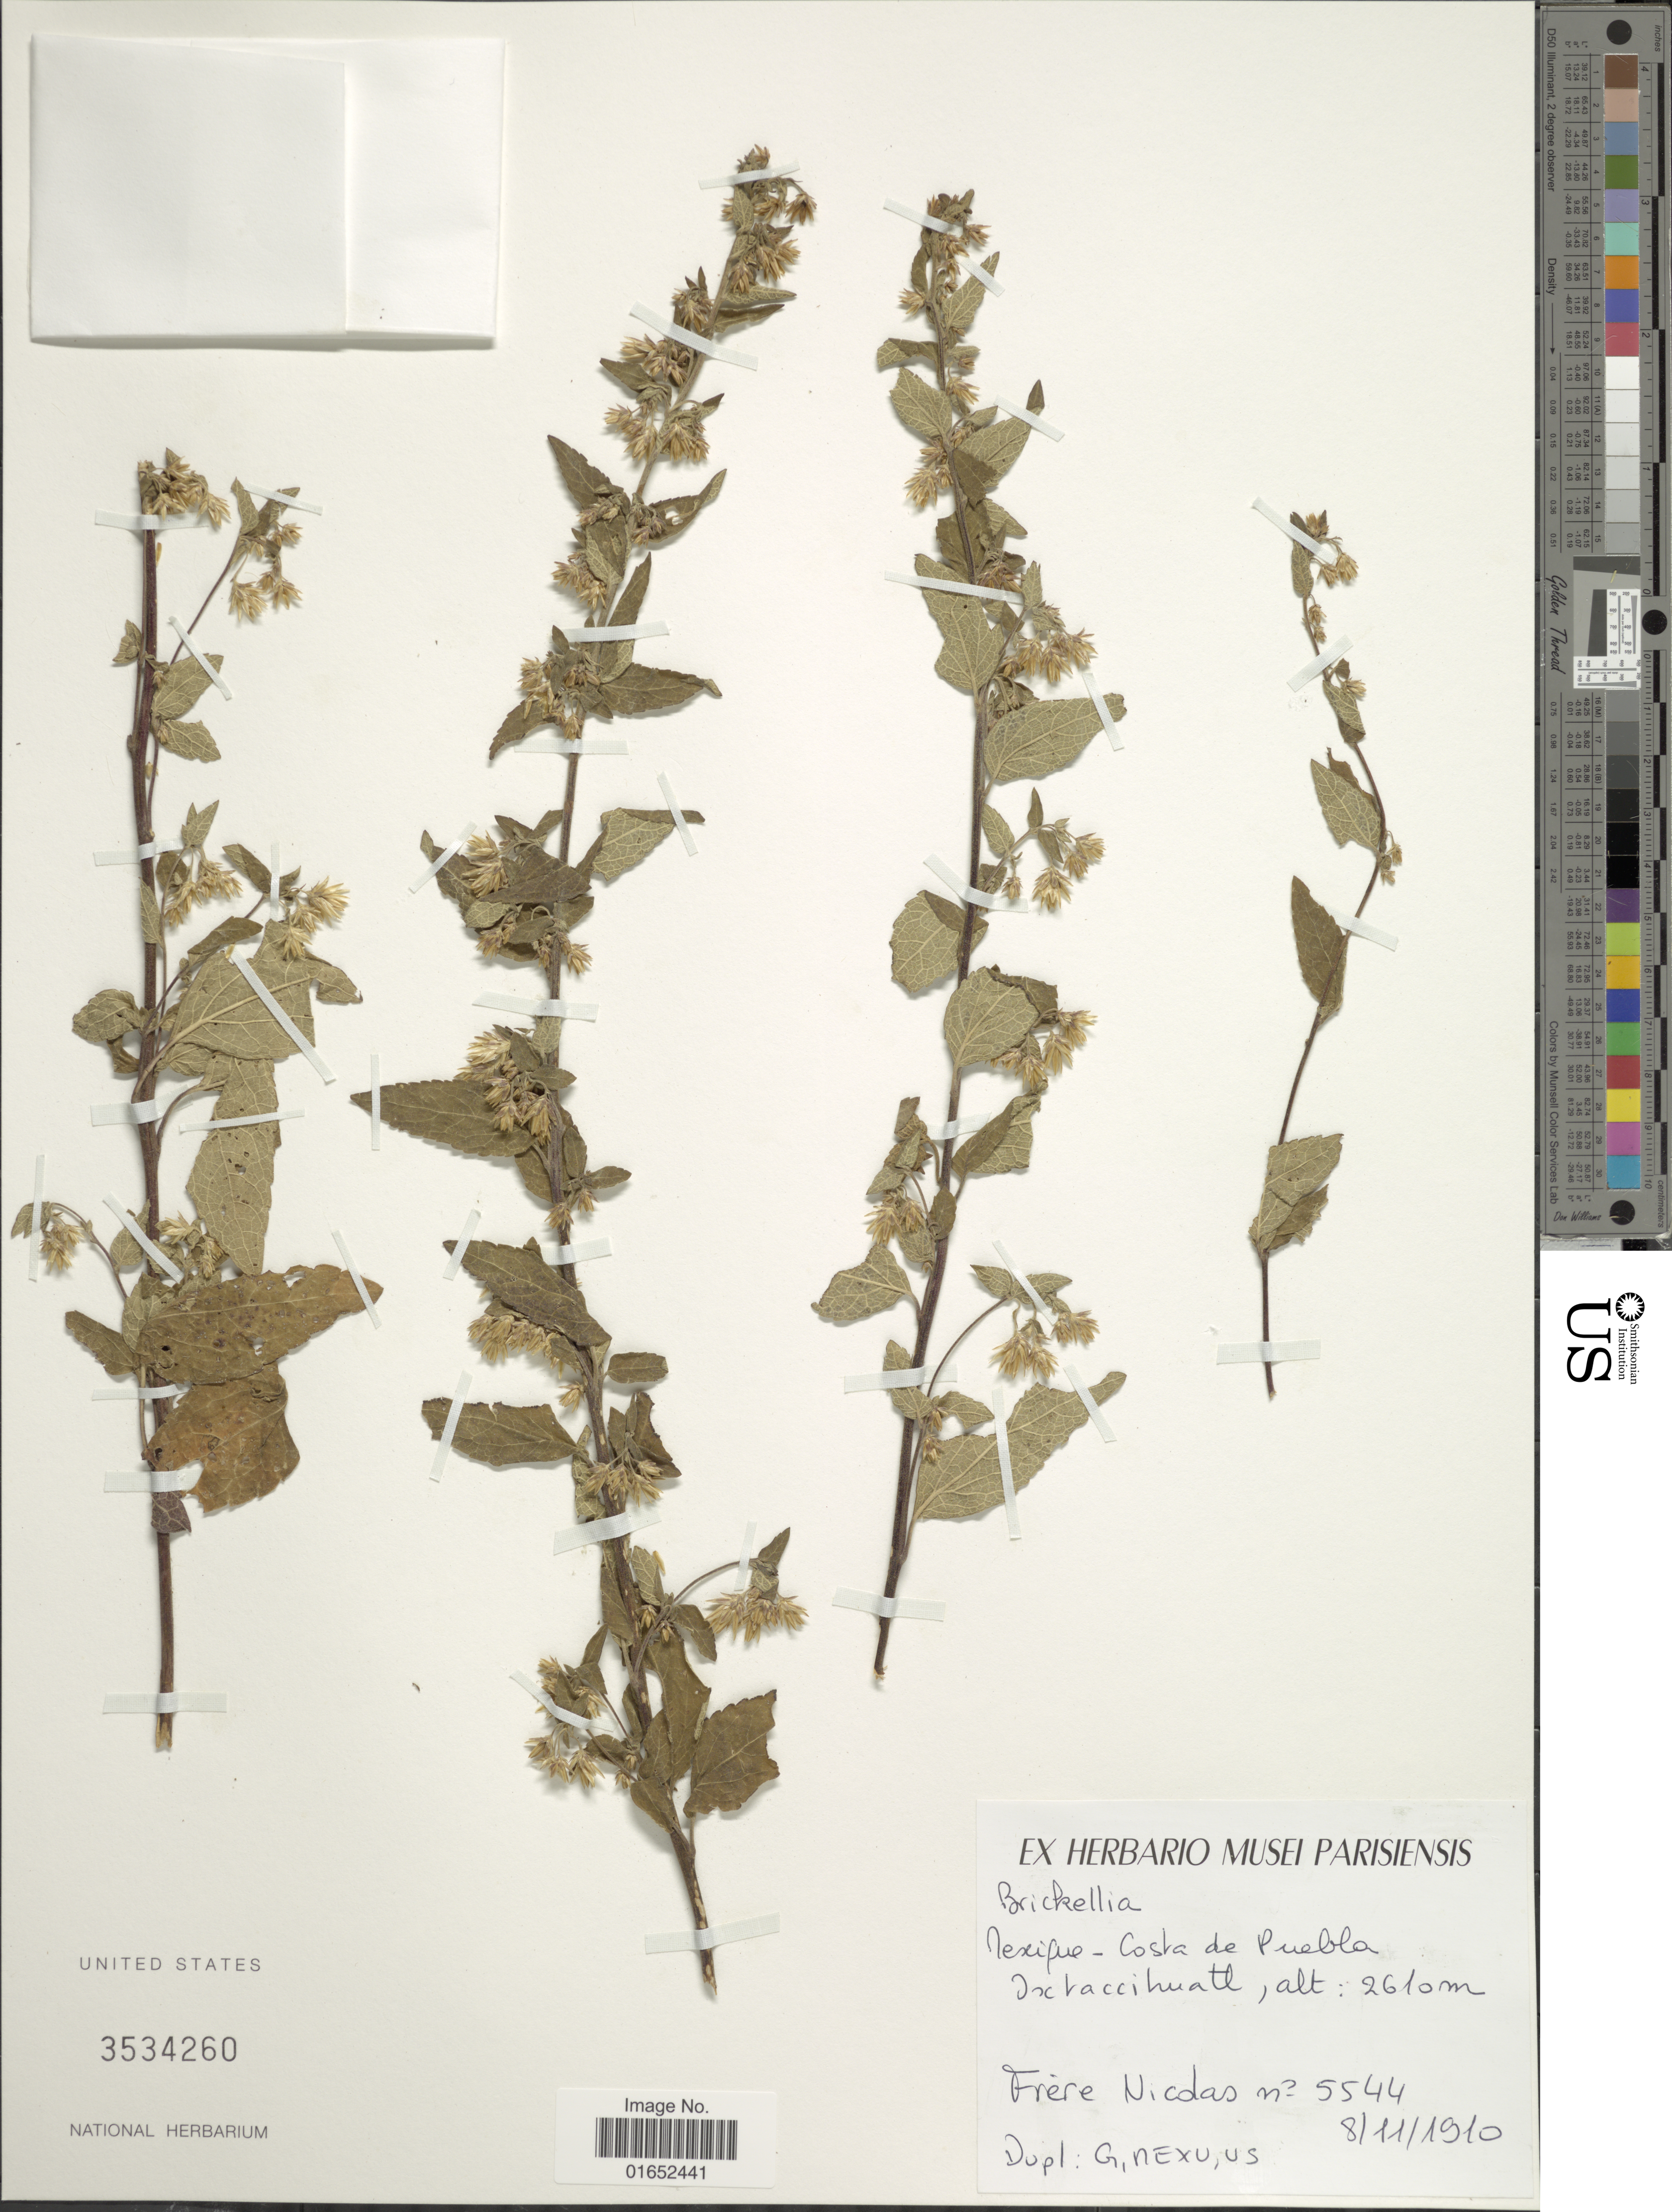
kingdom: Plantae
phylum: Tracheophyta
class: Magnoliopsida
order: Asterales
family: Asteraceae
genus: Brickellia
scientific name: Brickellia sp.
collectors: Bro. Nicolas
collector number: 5544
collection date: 1910-11-08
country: Mexico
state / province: Puebla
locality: Costa de Puebla, Ixtacccihuatl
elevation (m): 2640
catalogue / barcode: US 3534260